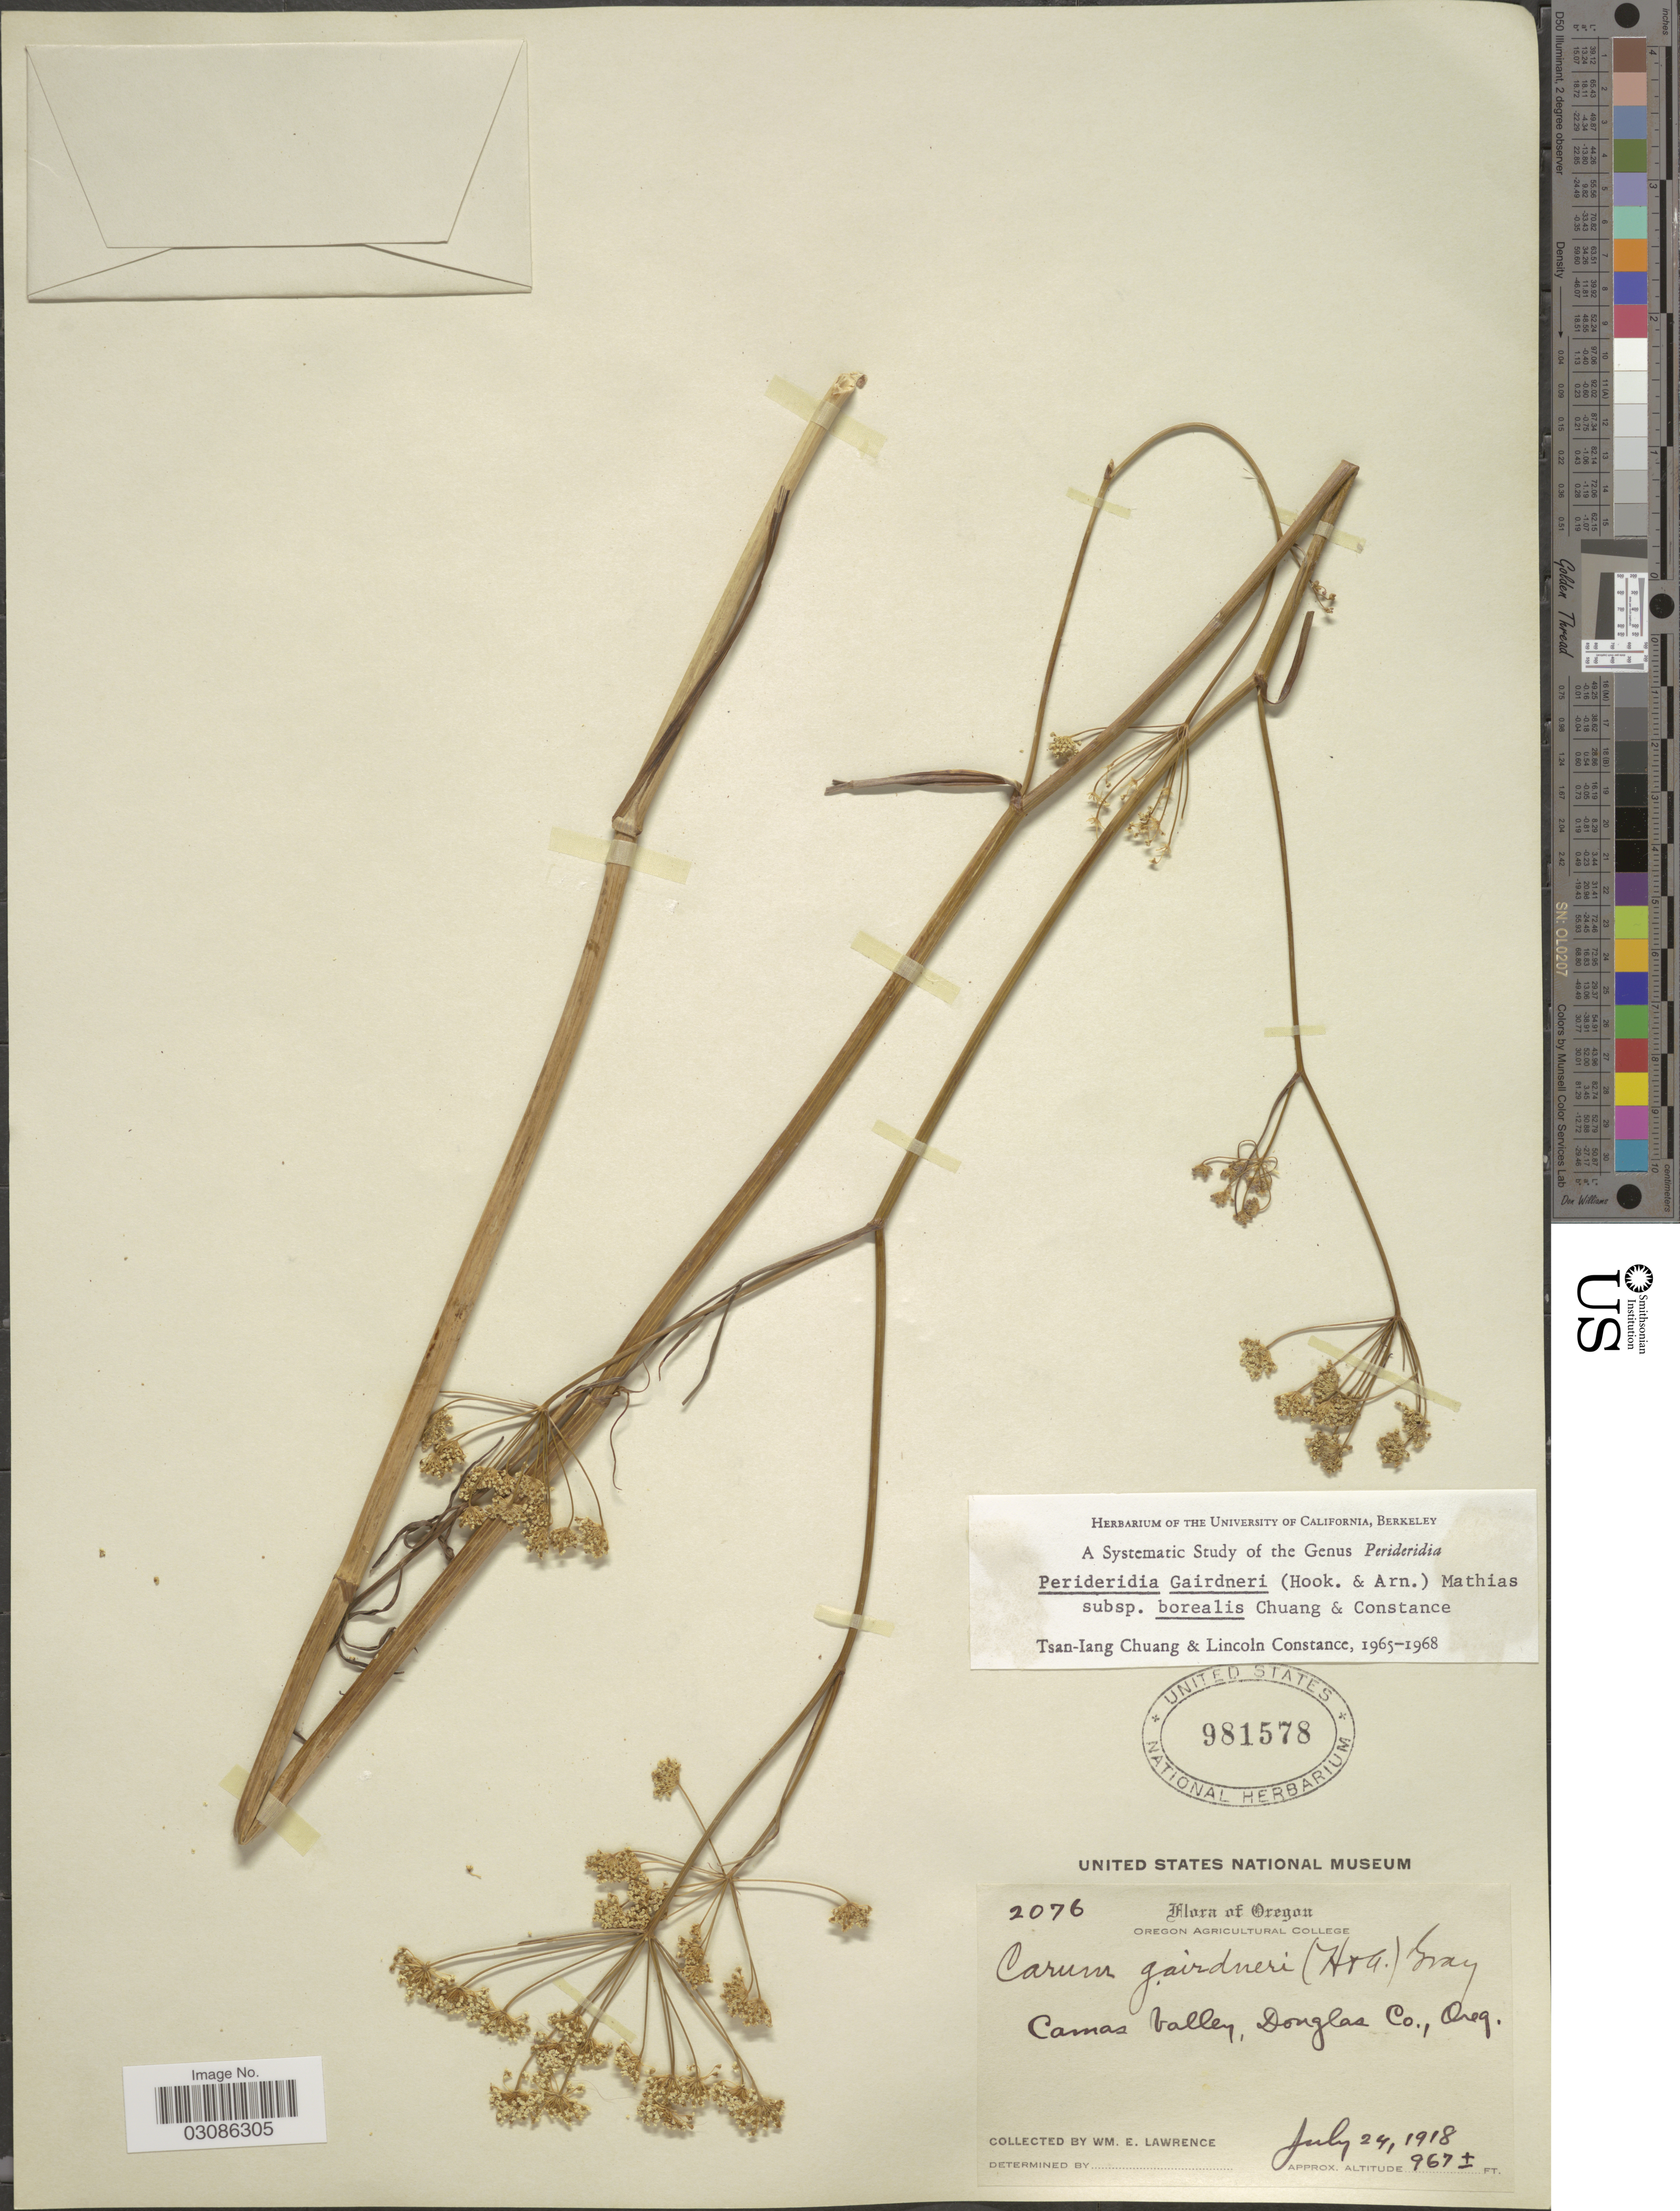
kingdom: Plantae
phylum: Tracheophyta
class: Magnoliopsida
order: Apiales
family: Apiaceae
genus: Perideridia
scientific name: Perideridia gairdneri subsp. borealis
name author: T.I. Chuang & Constance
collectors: W. Lawrence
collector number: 2076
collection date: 1918-07-24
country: United States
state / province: Oregon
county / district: Douglas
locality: Camas Valley, Douglas Co.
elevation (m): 295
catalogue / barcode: US 981578